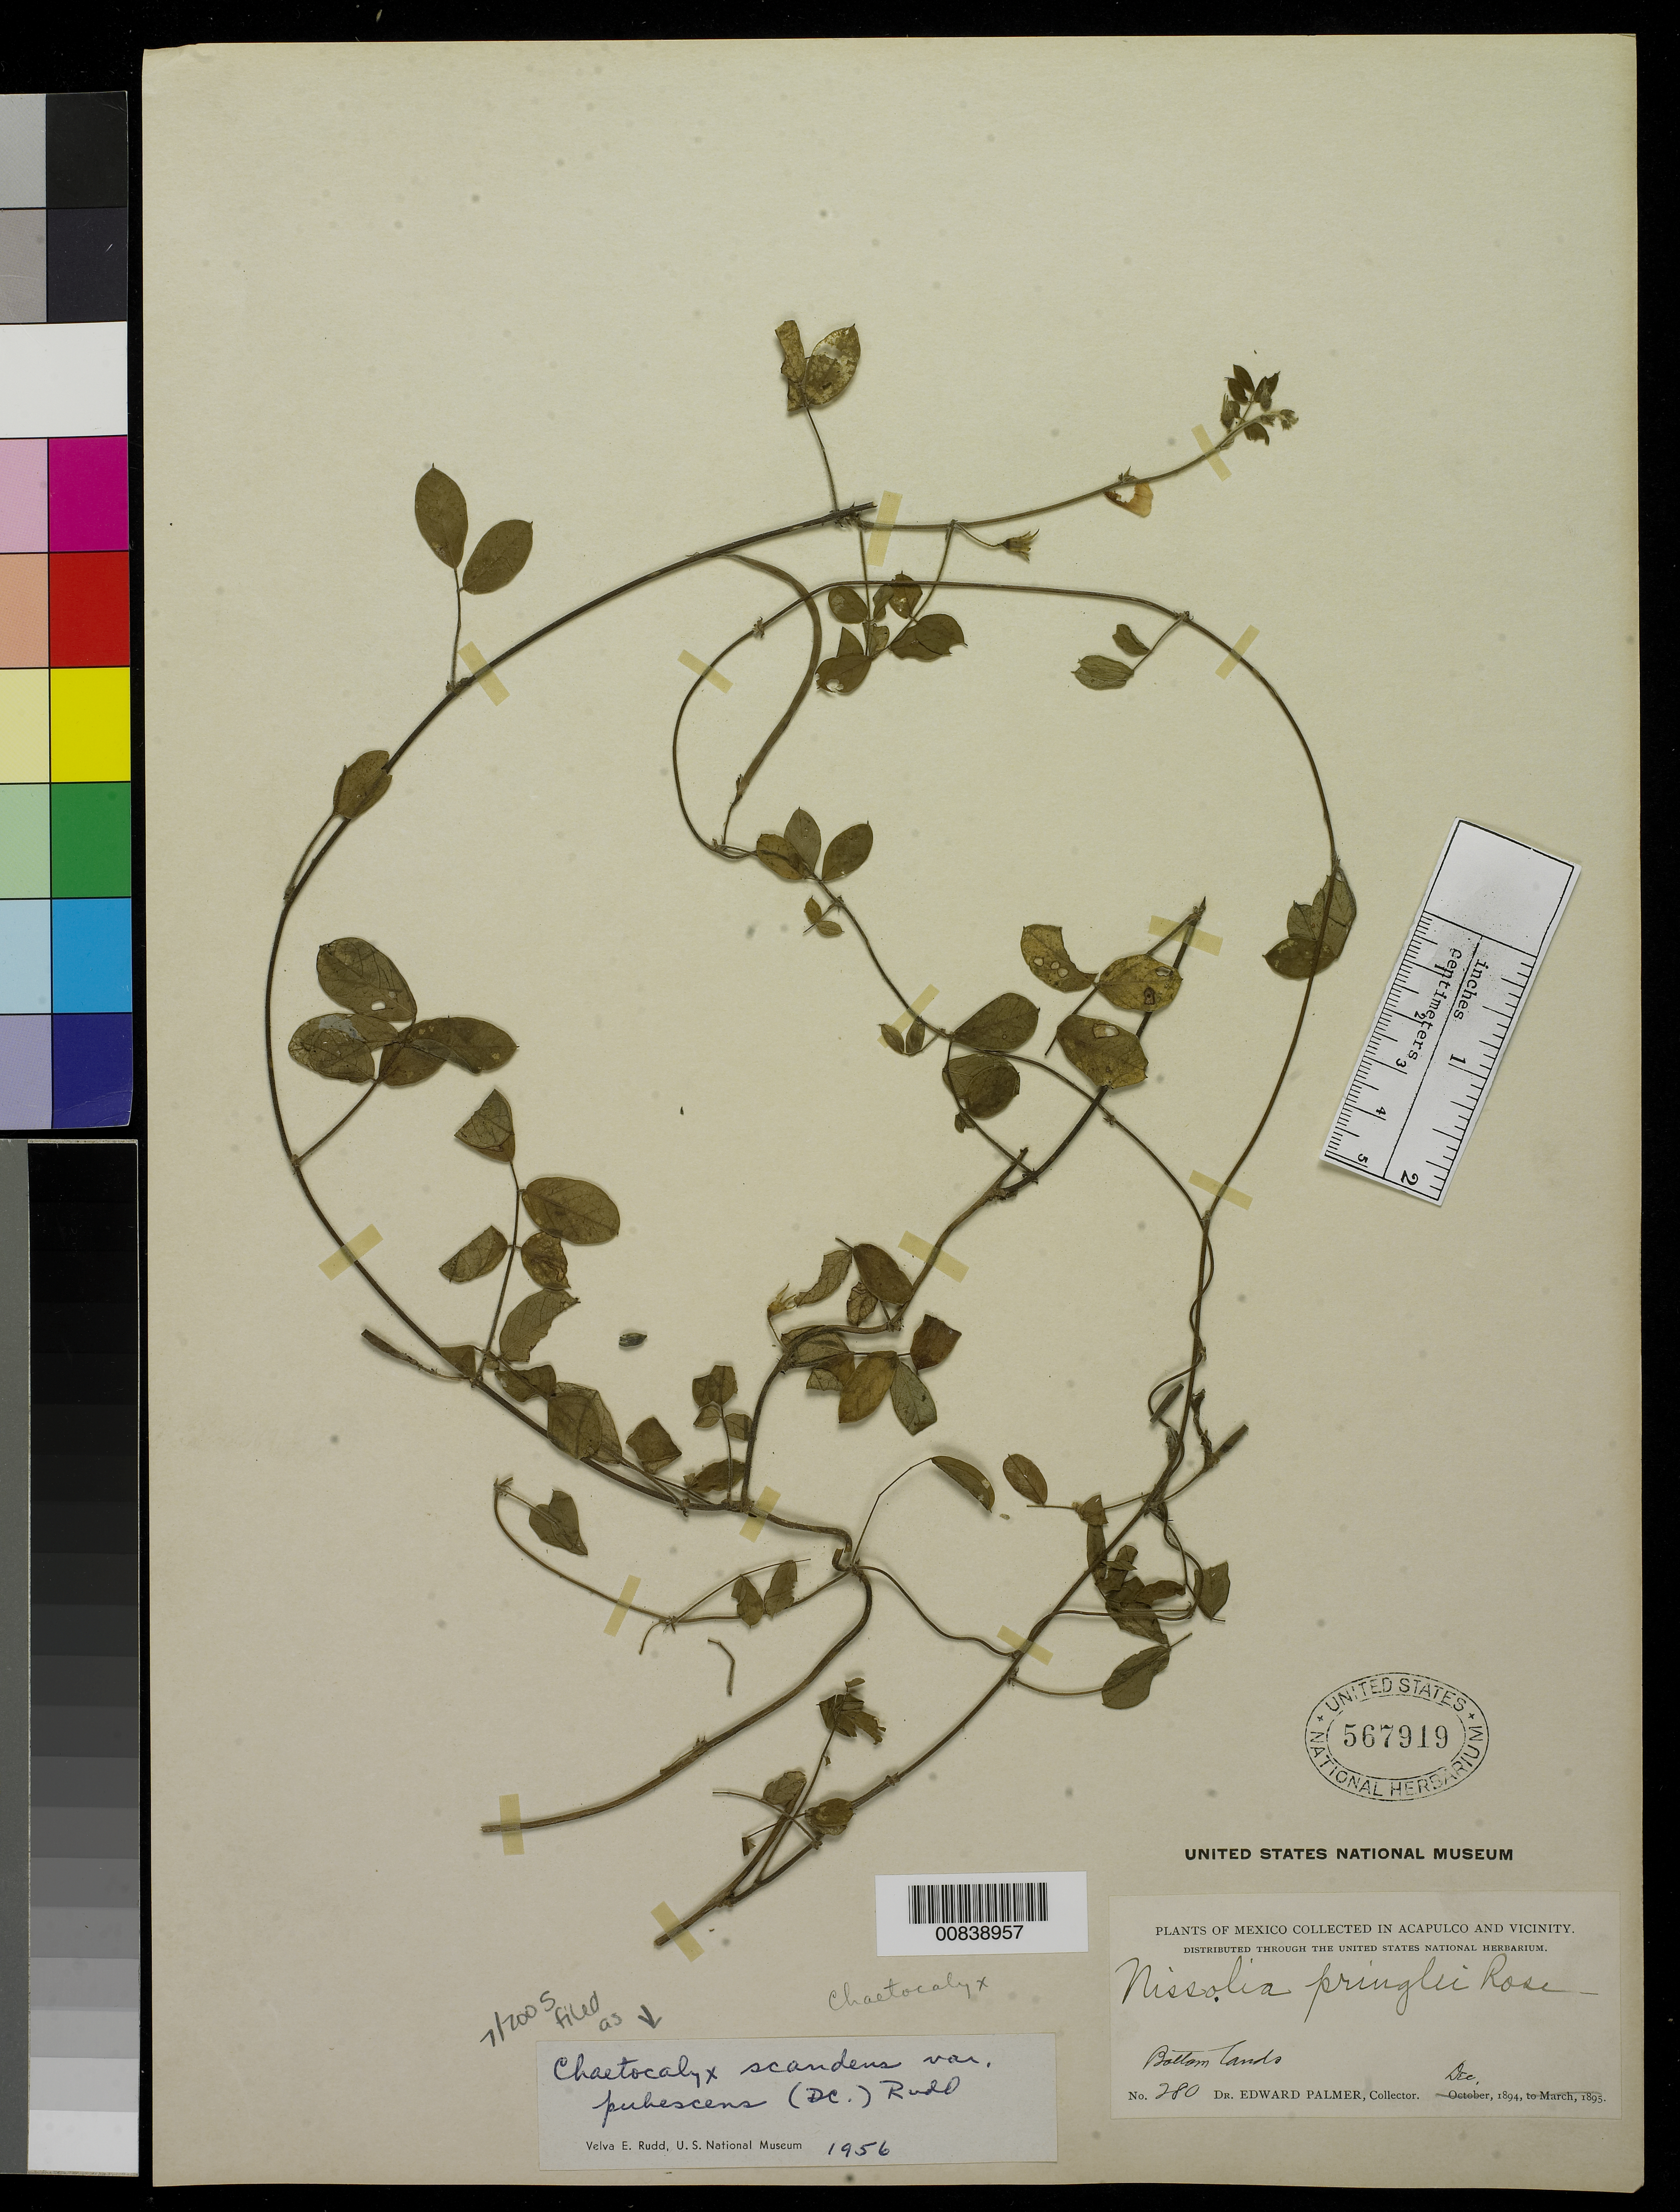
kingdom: Plantae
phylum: Tracheophyta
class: Magnoliopsida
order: Fabales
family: Fabaceae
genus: Chaetocalyx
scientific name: Chaetocalyx scandens var. pubescens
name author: (DC.) Rudd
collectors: E. Palmer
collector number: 280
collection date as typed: Dec 1894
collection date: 1894-12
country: Mexico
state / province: Guerrero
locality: Acapulco, Querrero and vicinity.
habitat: Bottom lands.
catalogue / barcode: US 567919